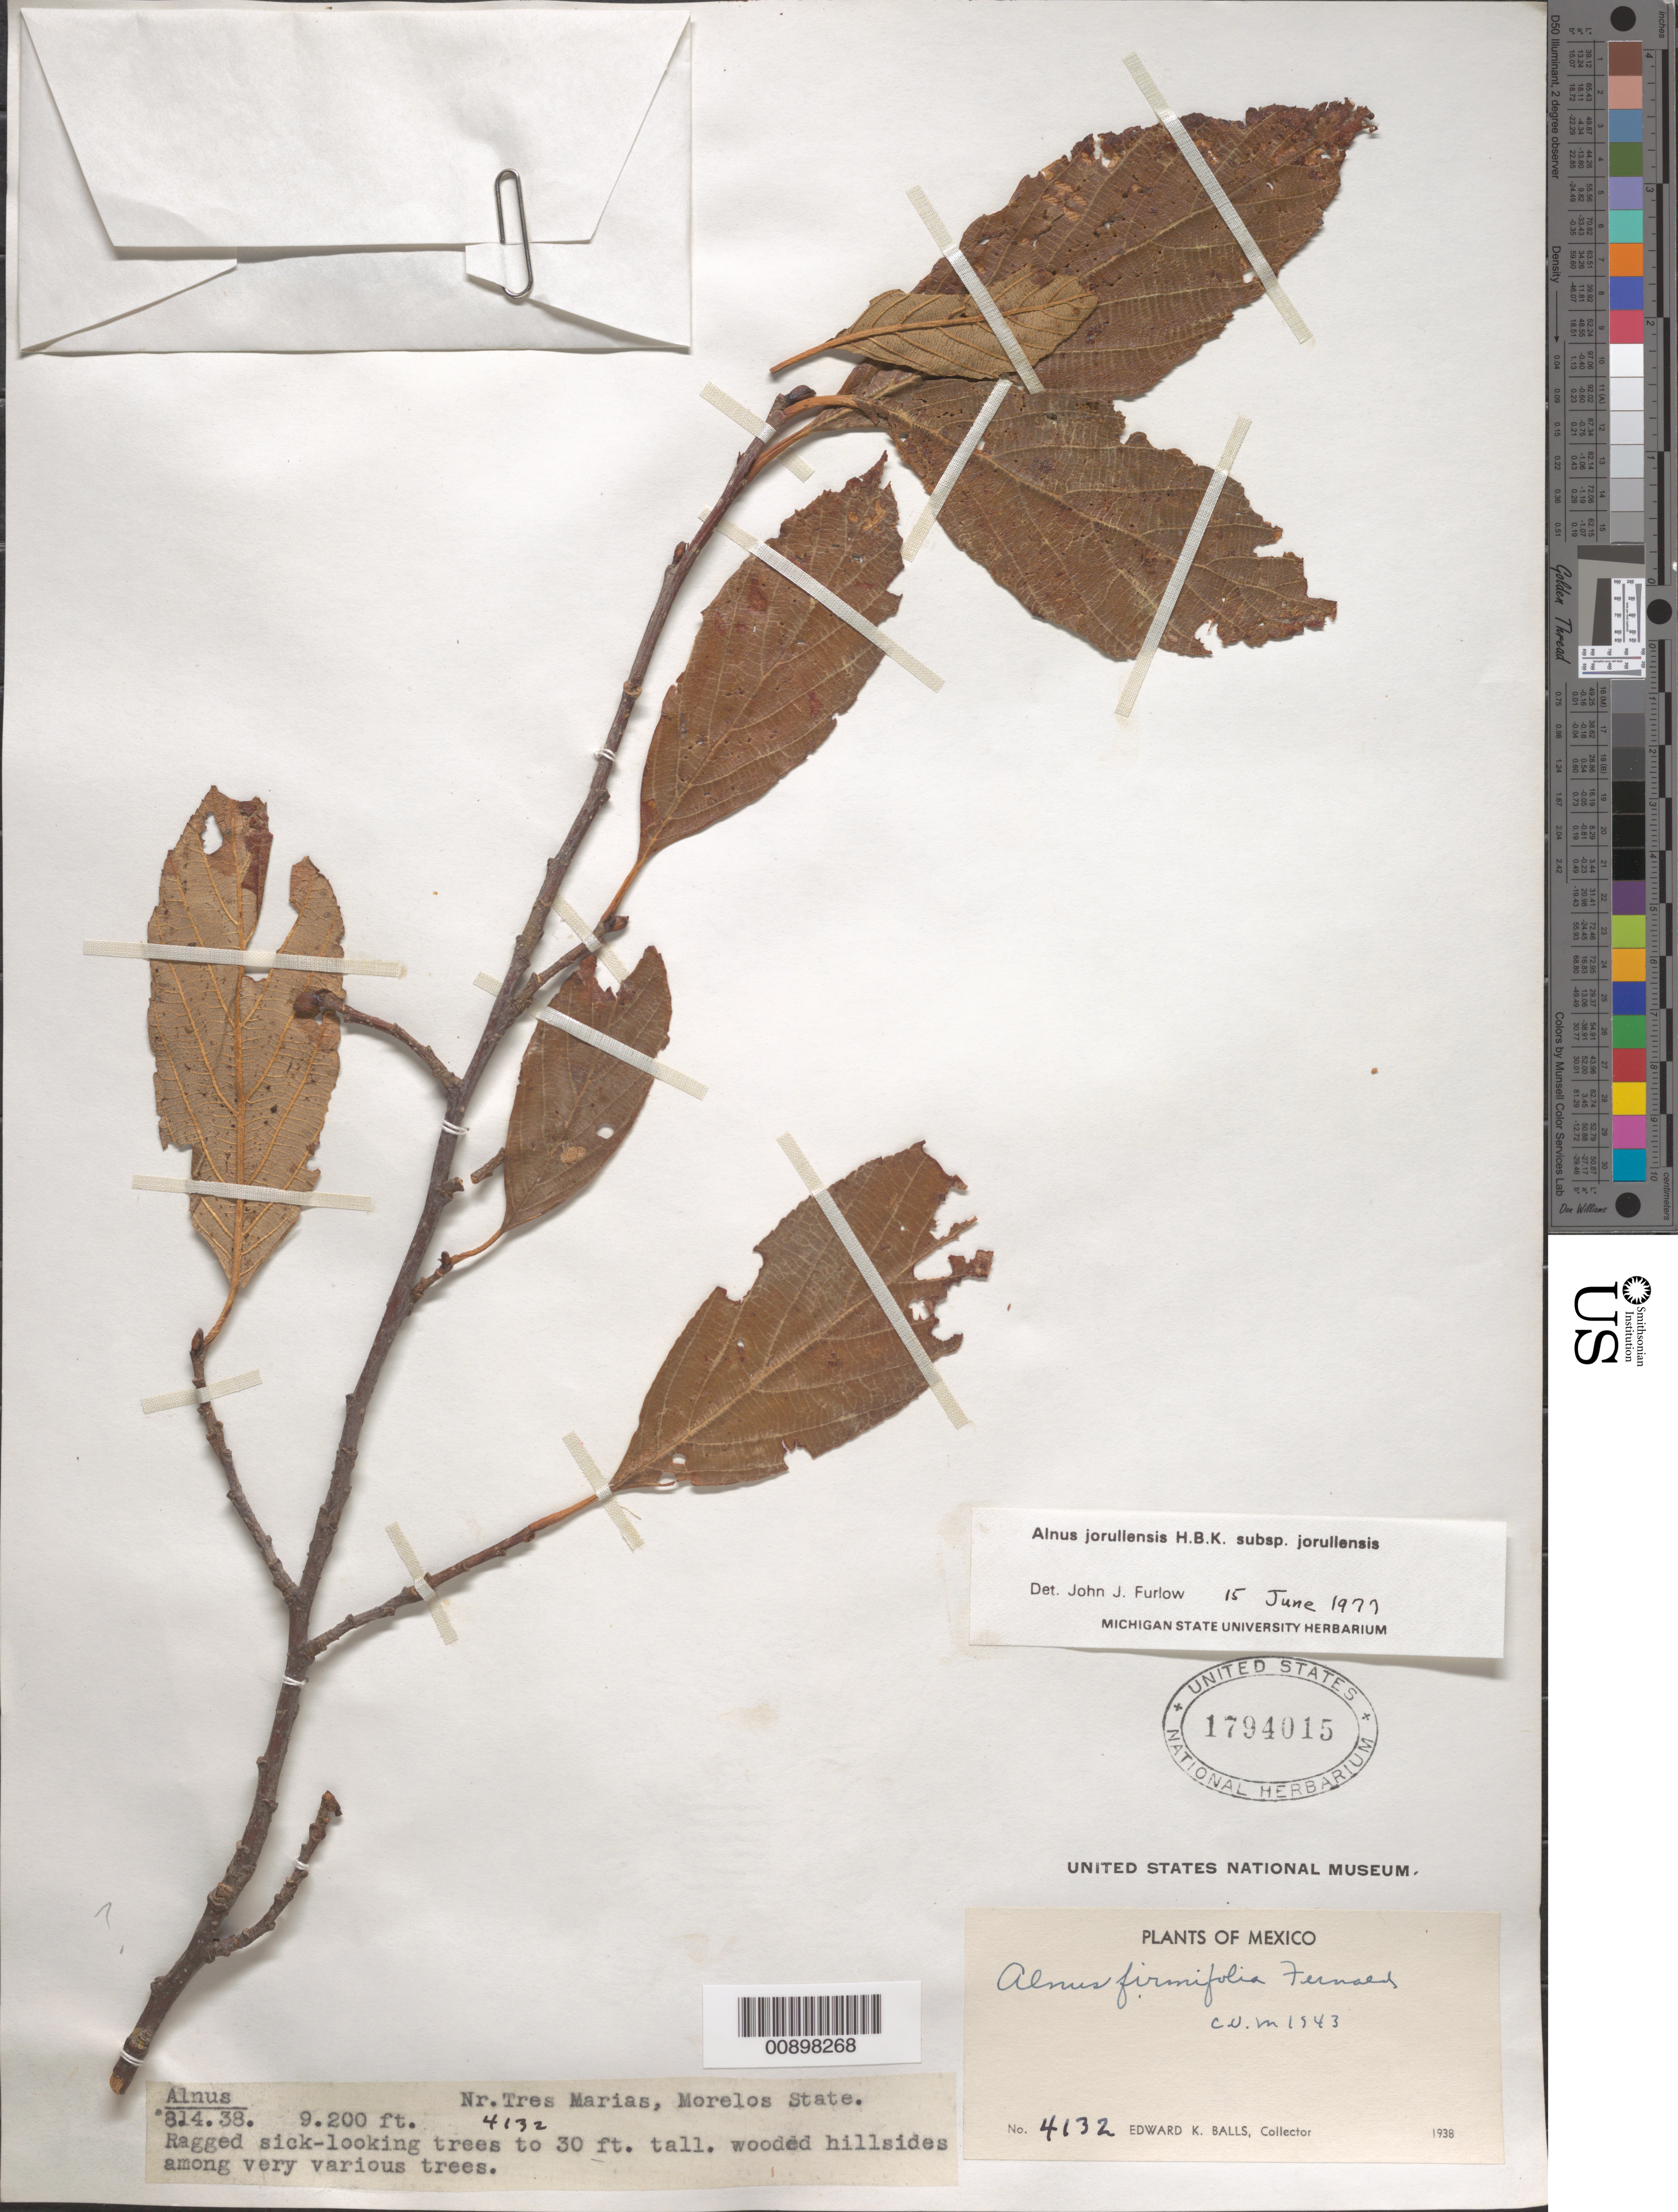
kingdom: Plantae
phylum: Tracheophyta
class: Magnoliopsida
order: Fagales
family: Betulaceae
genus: Alnus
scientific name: Alnus jorullensis subsp. jorullensis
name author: Kunth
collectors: E. K. Balls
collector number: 4132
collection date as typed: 14 Aug 1938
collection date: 1938-08-14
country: Mexico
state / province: Morelos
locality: Nr. Tres Marias, Morelos State.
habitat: Wooded hillsides among very various trees.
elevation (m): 2804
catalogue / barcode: US 1794015